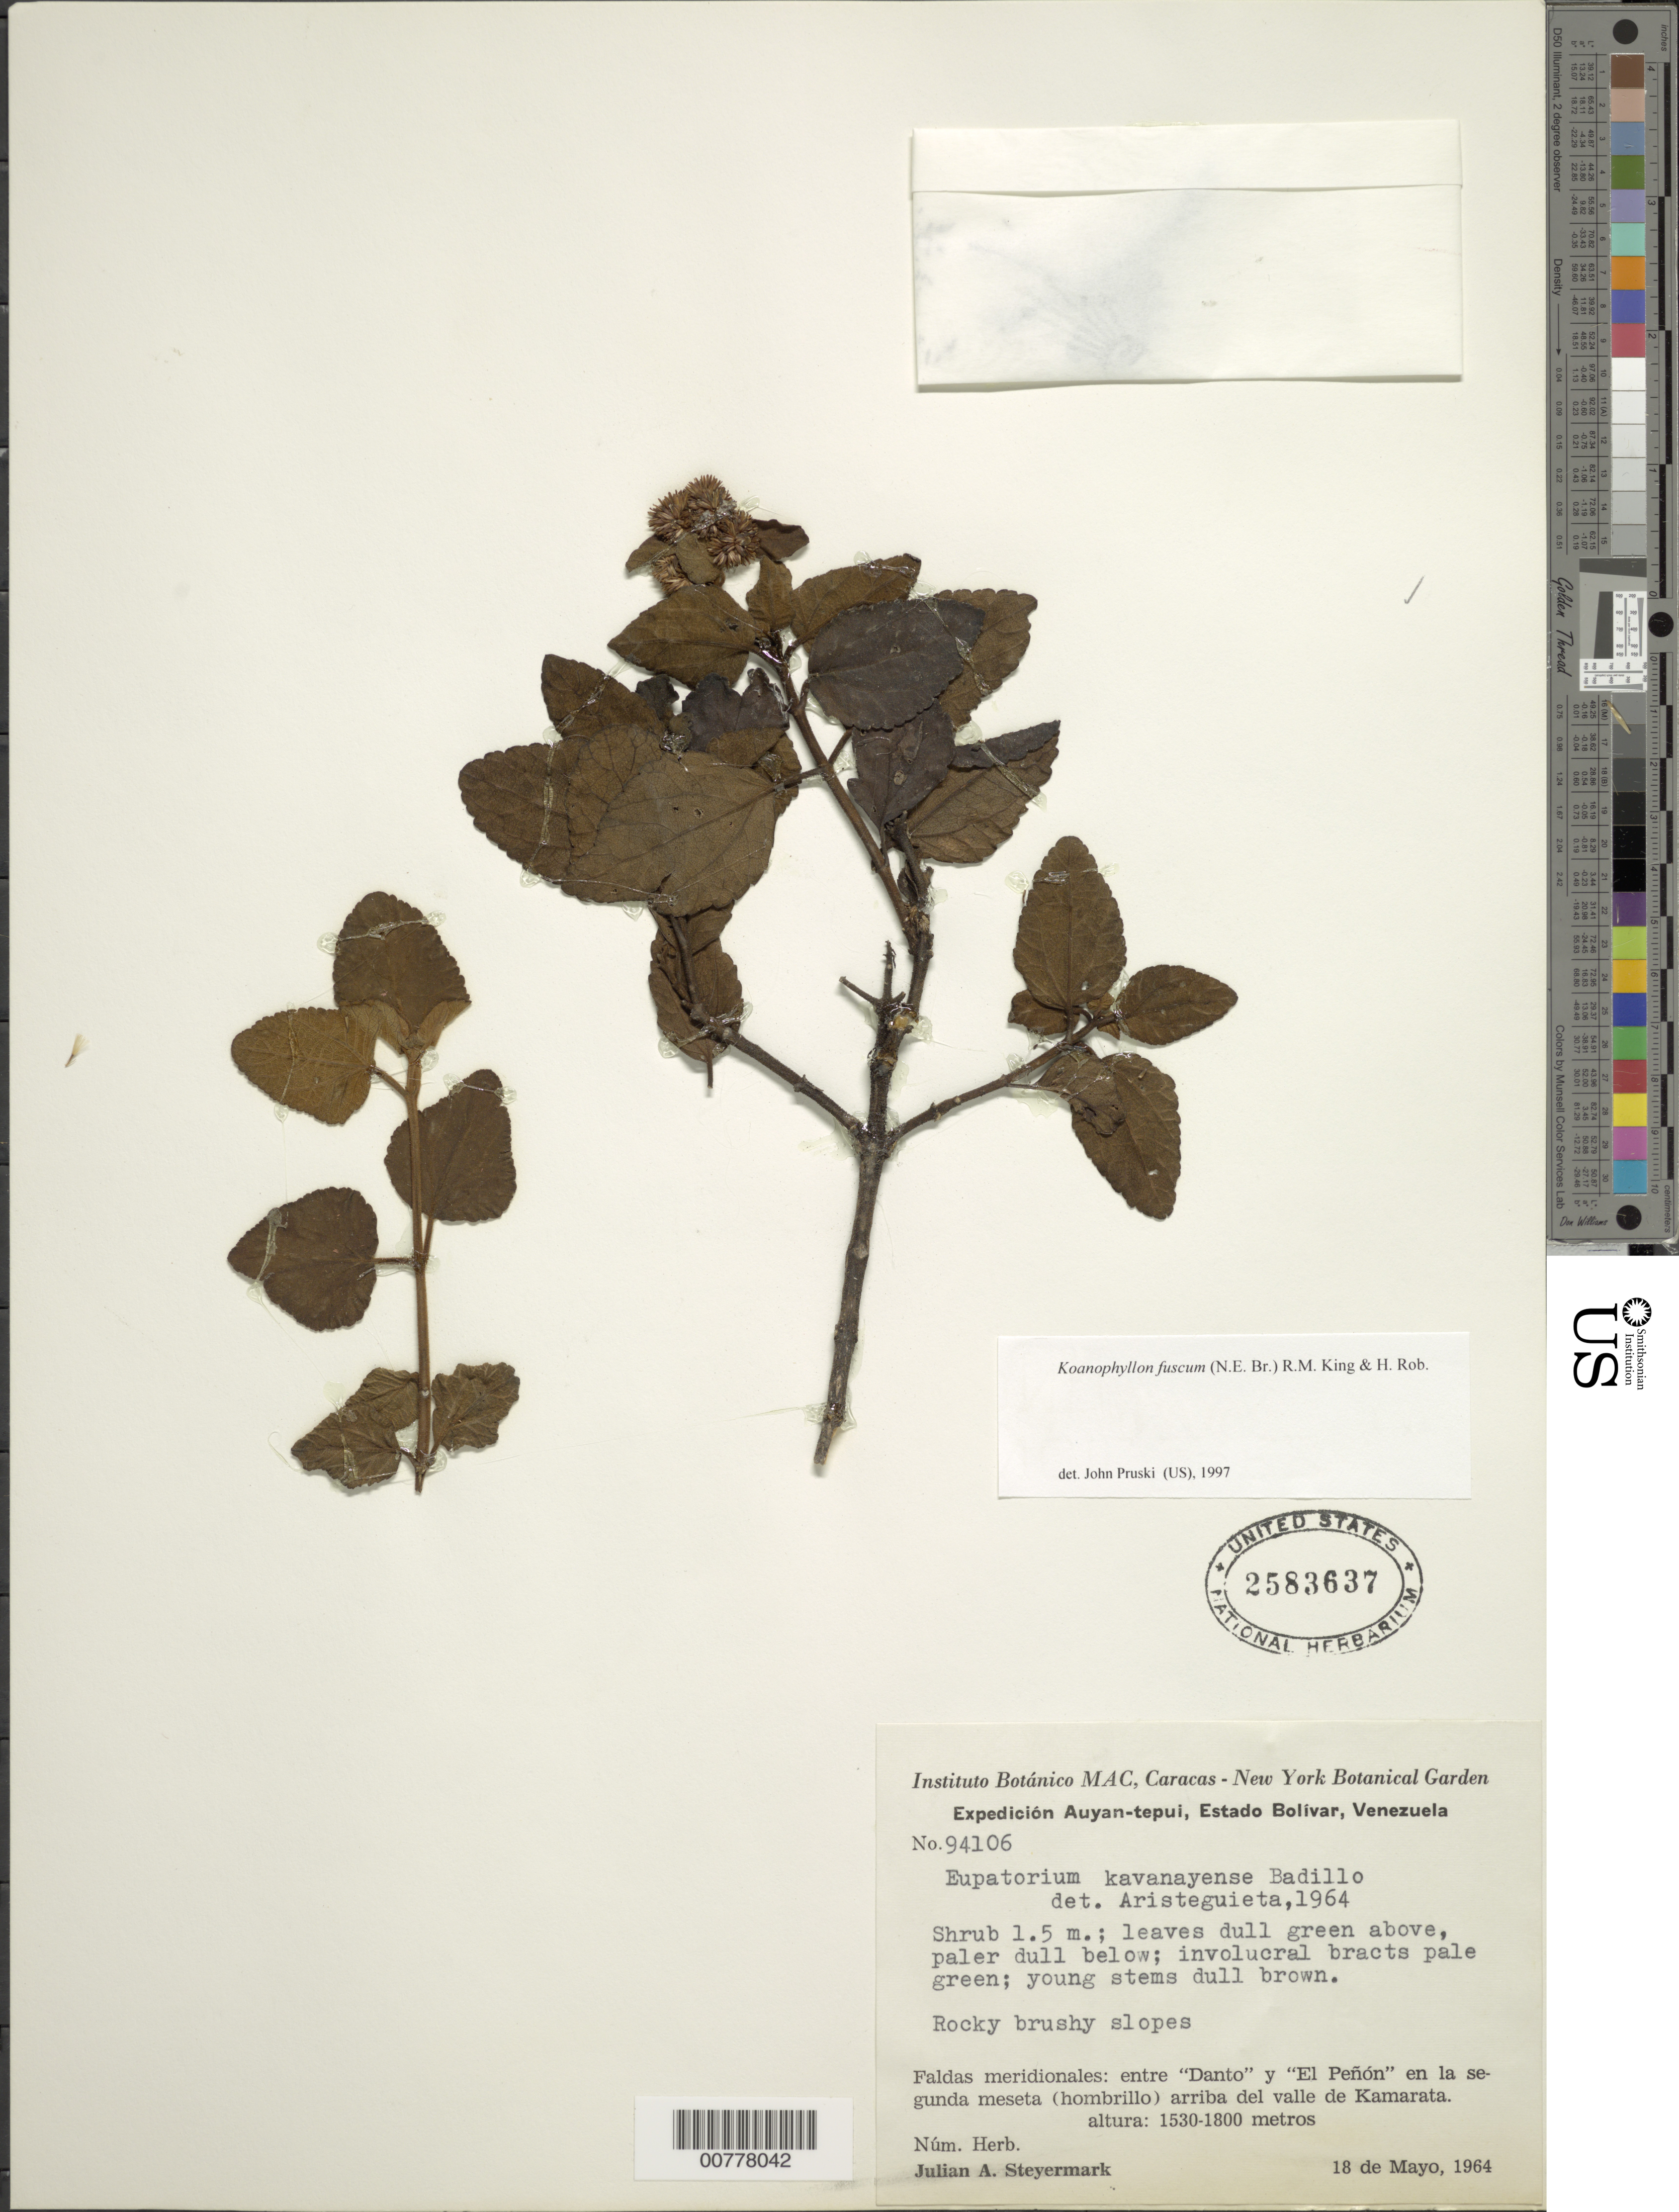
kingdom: Plantae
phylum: Tracheophyta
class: Magnoliopsida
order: Asterales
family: Asteraceae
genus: Koanophyllon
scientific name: Koanophyllon fuscum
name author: (N.E. Br.) R.M. King & H. Rob.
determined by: Pruski, J. F.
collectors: J. Steyermark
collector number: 94106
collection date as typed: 18-May-64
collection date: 1964-05-18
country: Venezuela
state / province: Bolívar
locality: Auyan-tepuí, between Danto & El Peñón, Kamarata valley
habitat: Rocky brushy slopes; faldas meridionales, en la segunda meseta (hombrillo) arriba del valle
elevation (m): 1530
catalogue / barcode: US 2583637